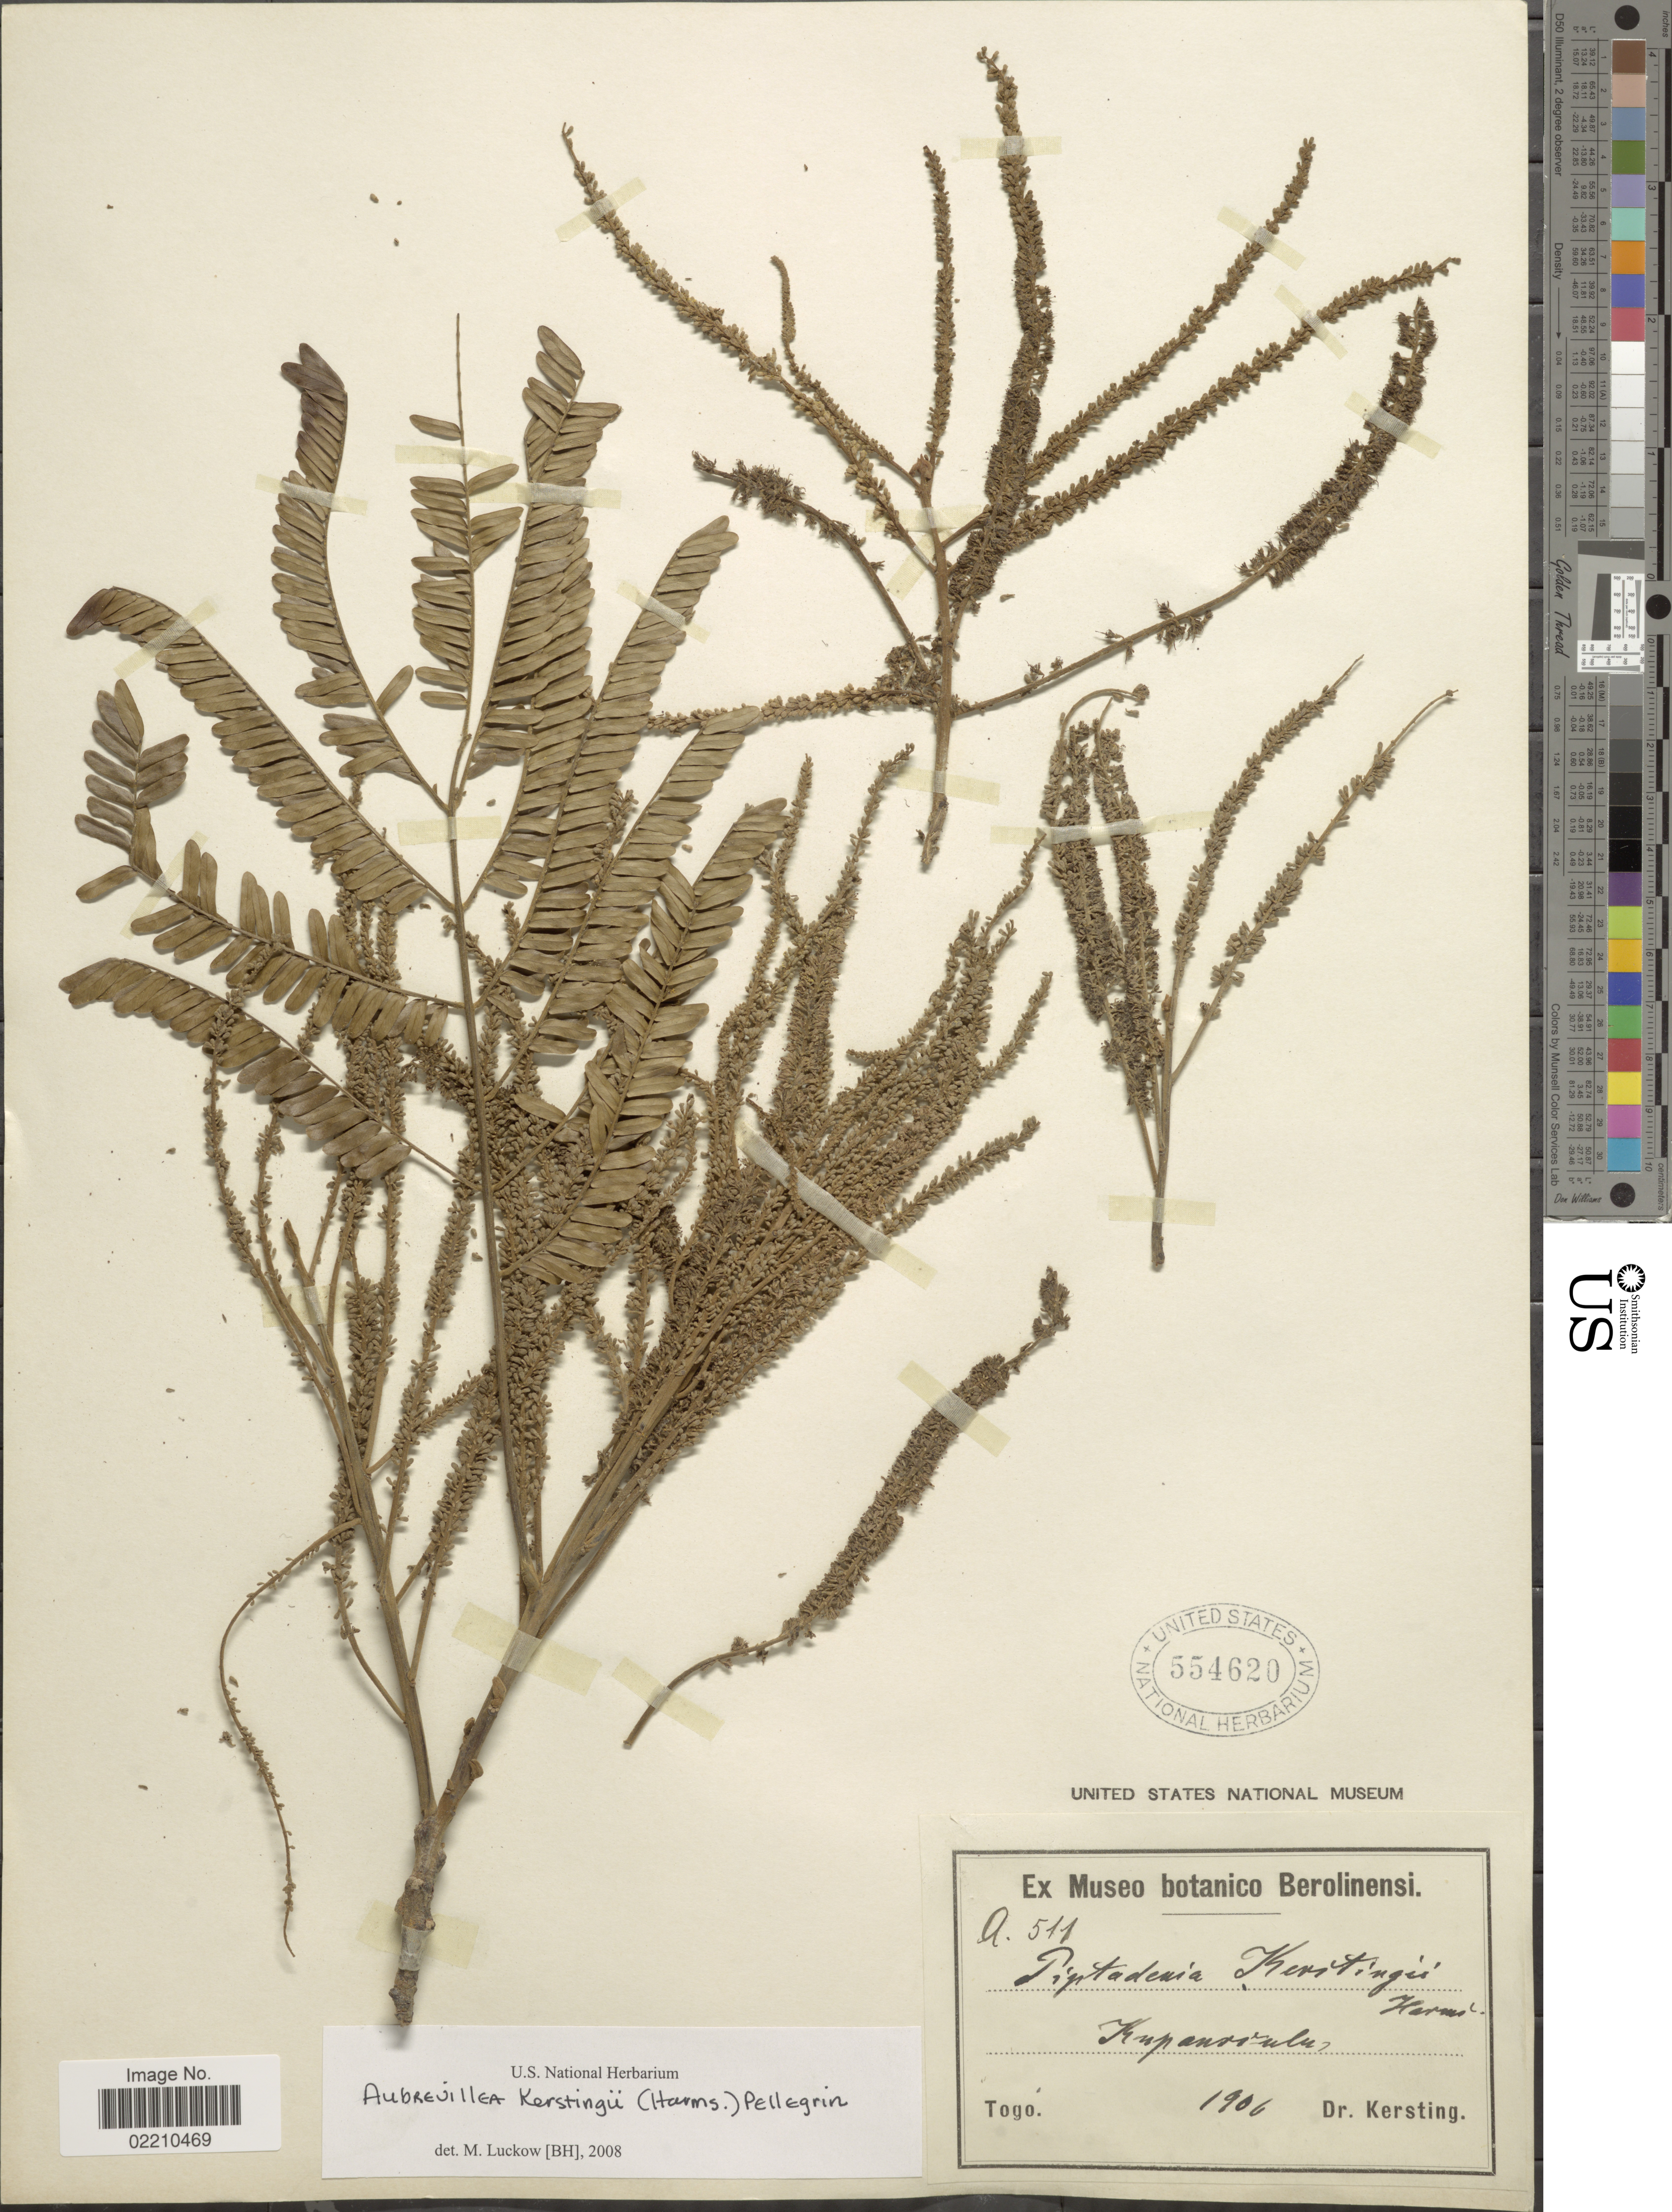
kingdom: Plantae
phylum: Tracheophyta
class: Magnoliopsida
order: Fabales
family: Fabaceae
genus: Aubrevillea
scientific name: Aubrevillea kerstingii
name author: (Harms) Pellegr.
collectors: -. Kersting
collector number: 511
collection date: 1906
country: Togo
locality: Jupanasovulu, Togo [interpreted]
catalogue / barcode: US 554620